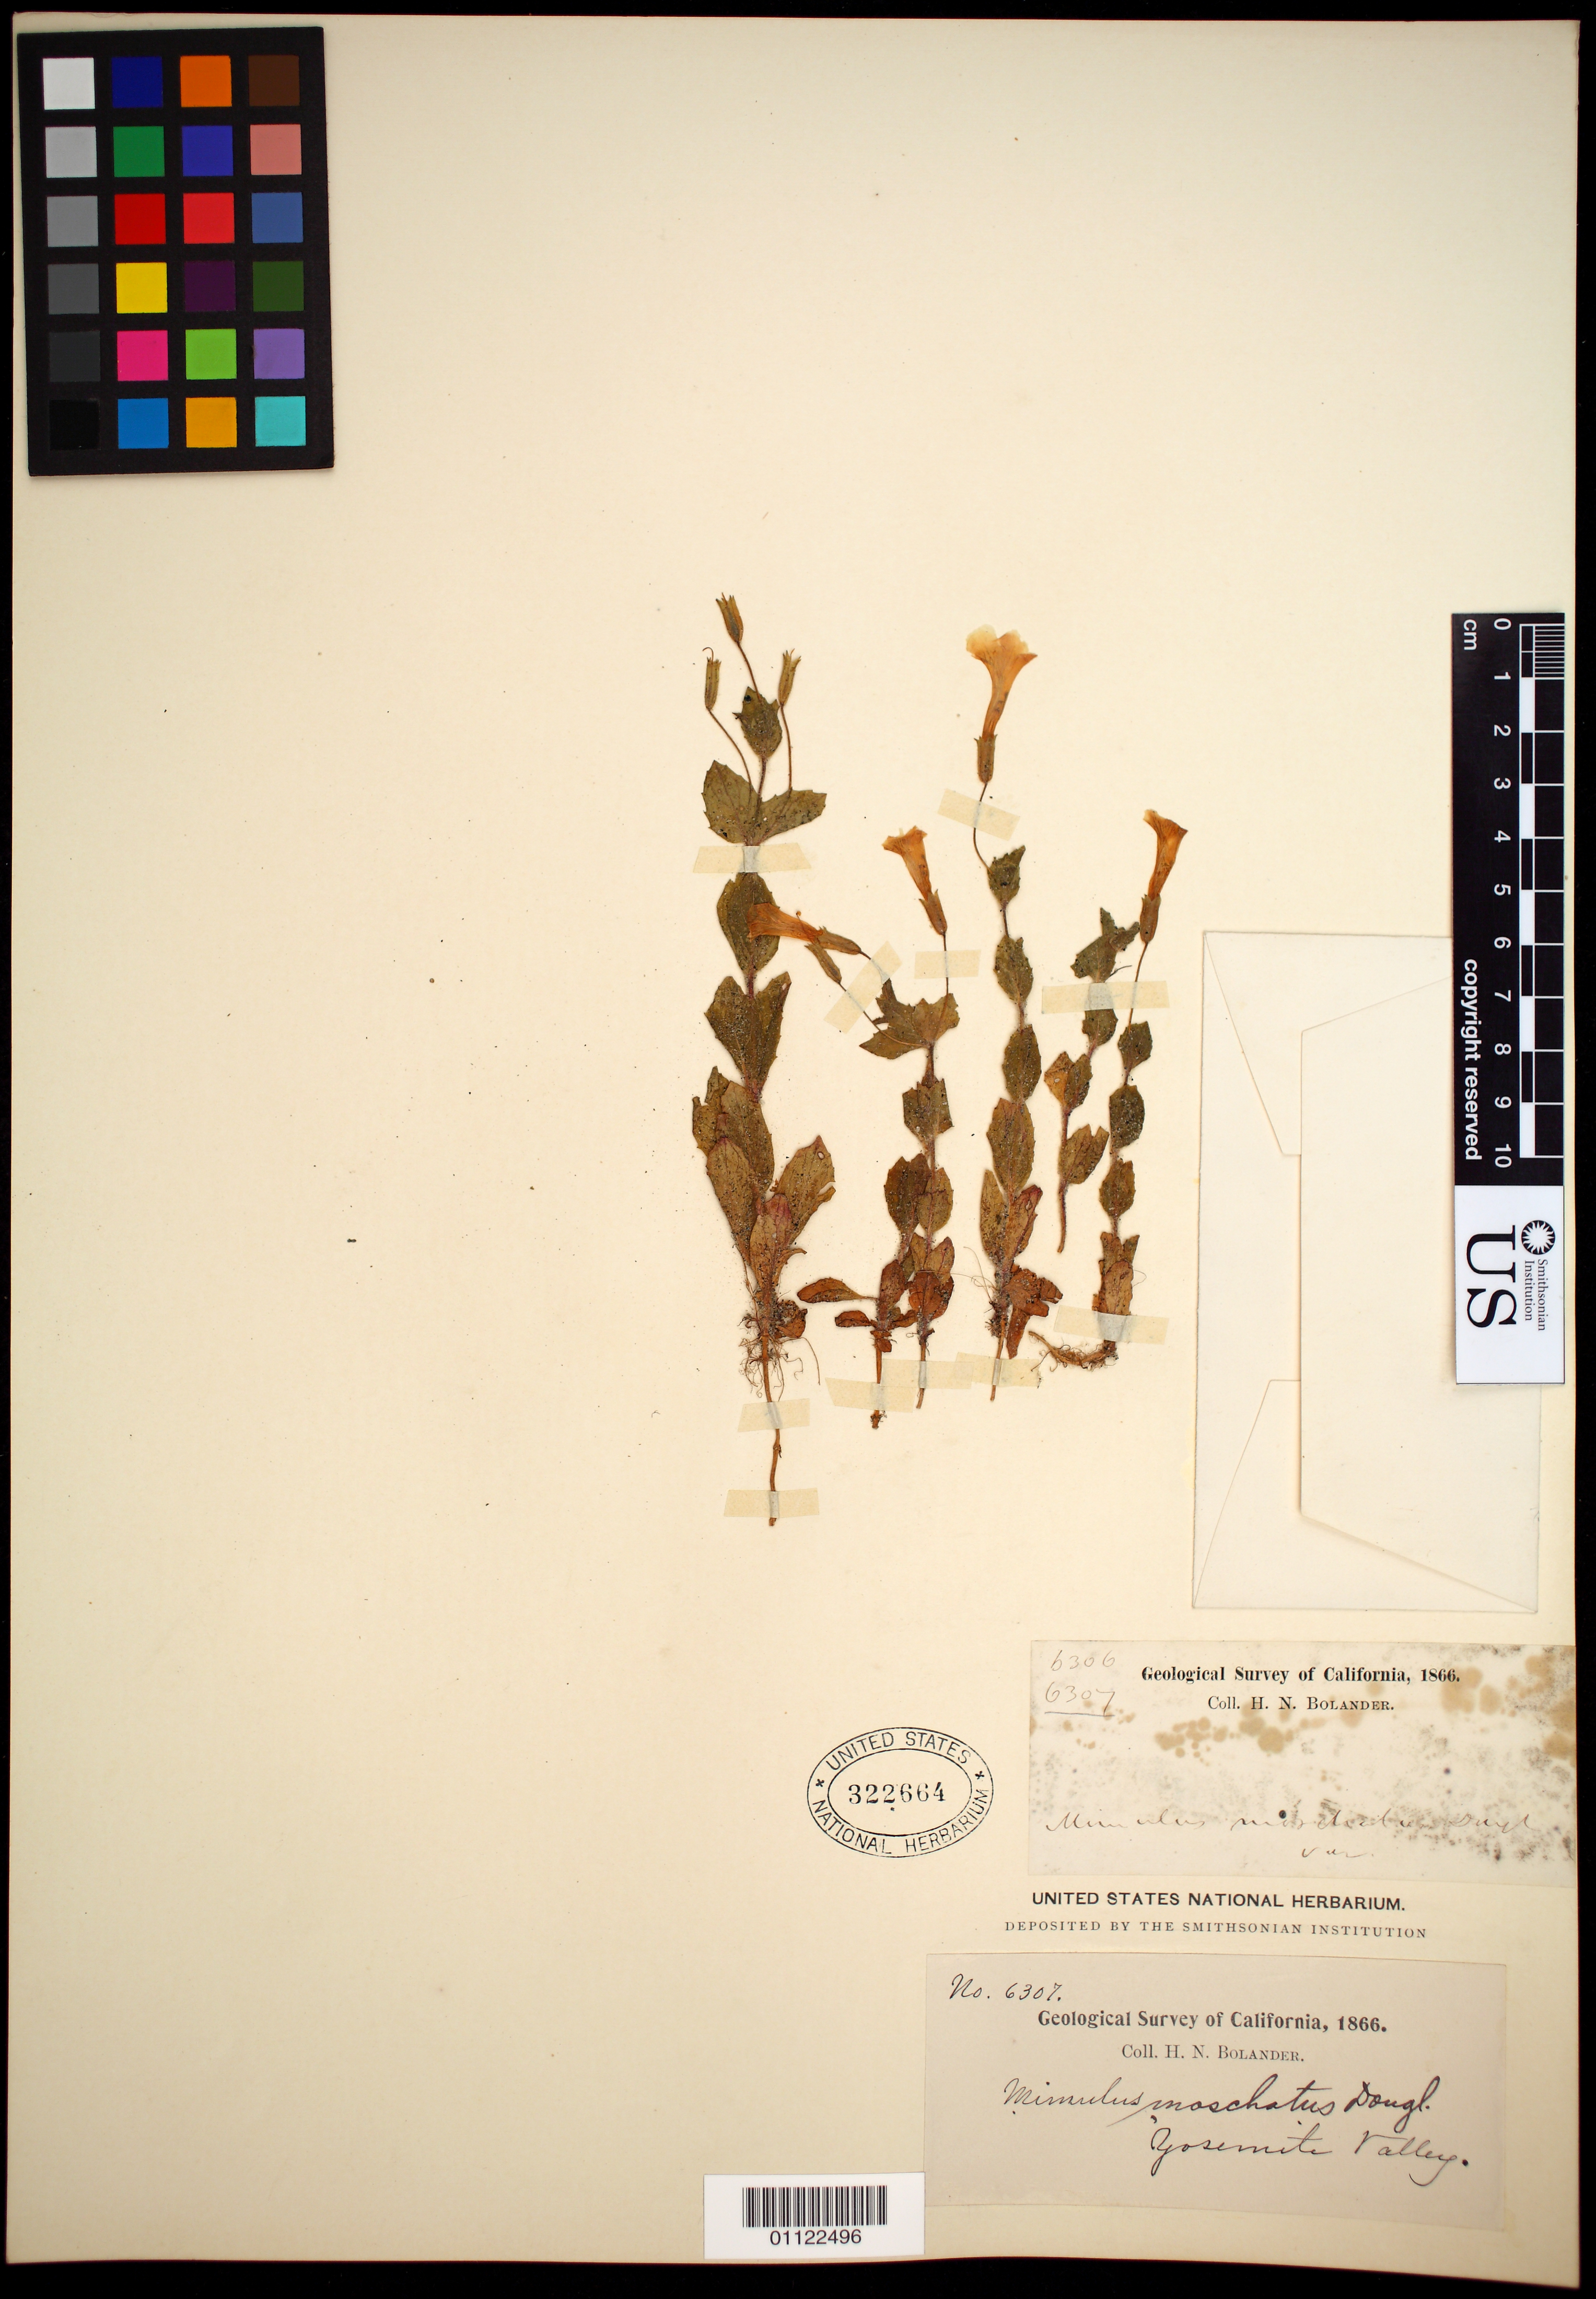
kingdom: Plantae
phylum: Tracheophyta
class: Magnoliopsida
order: Lamiales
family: Phrymaceae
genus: Mimulus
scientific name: Mimulus moschatus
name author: Douglas ex Lindl.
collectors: H. Bolander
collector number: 6307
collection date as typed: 1866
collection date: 1866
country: United States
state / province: California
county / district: Mariposa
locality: Yosemite Valley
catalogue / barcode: US 322664